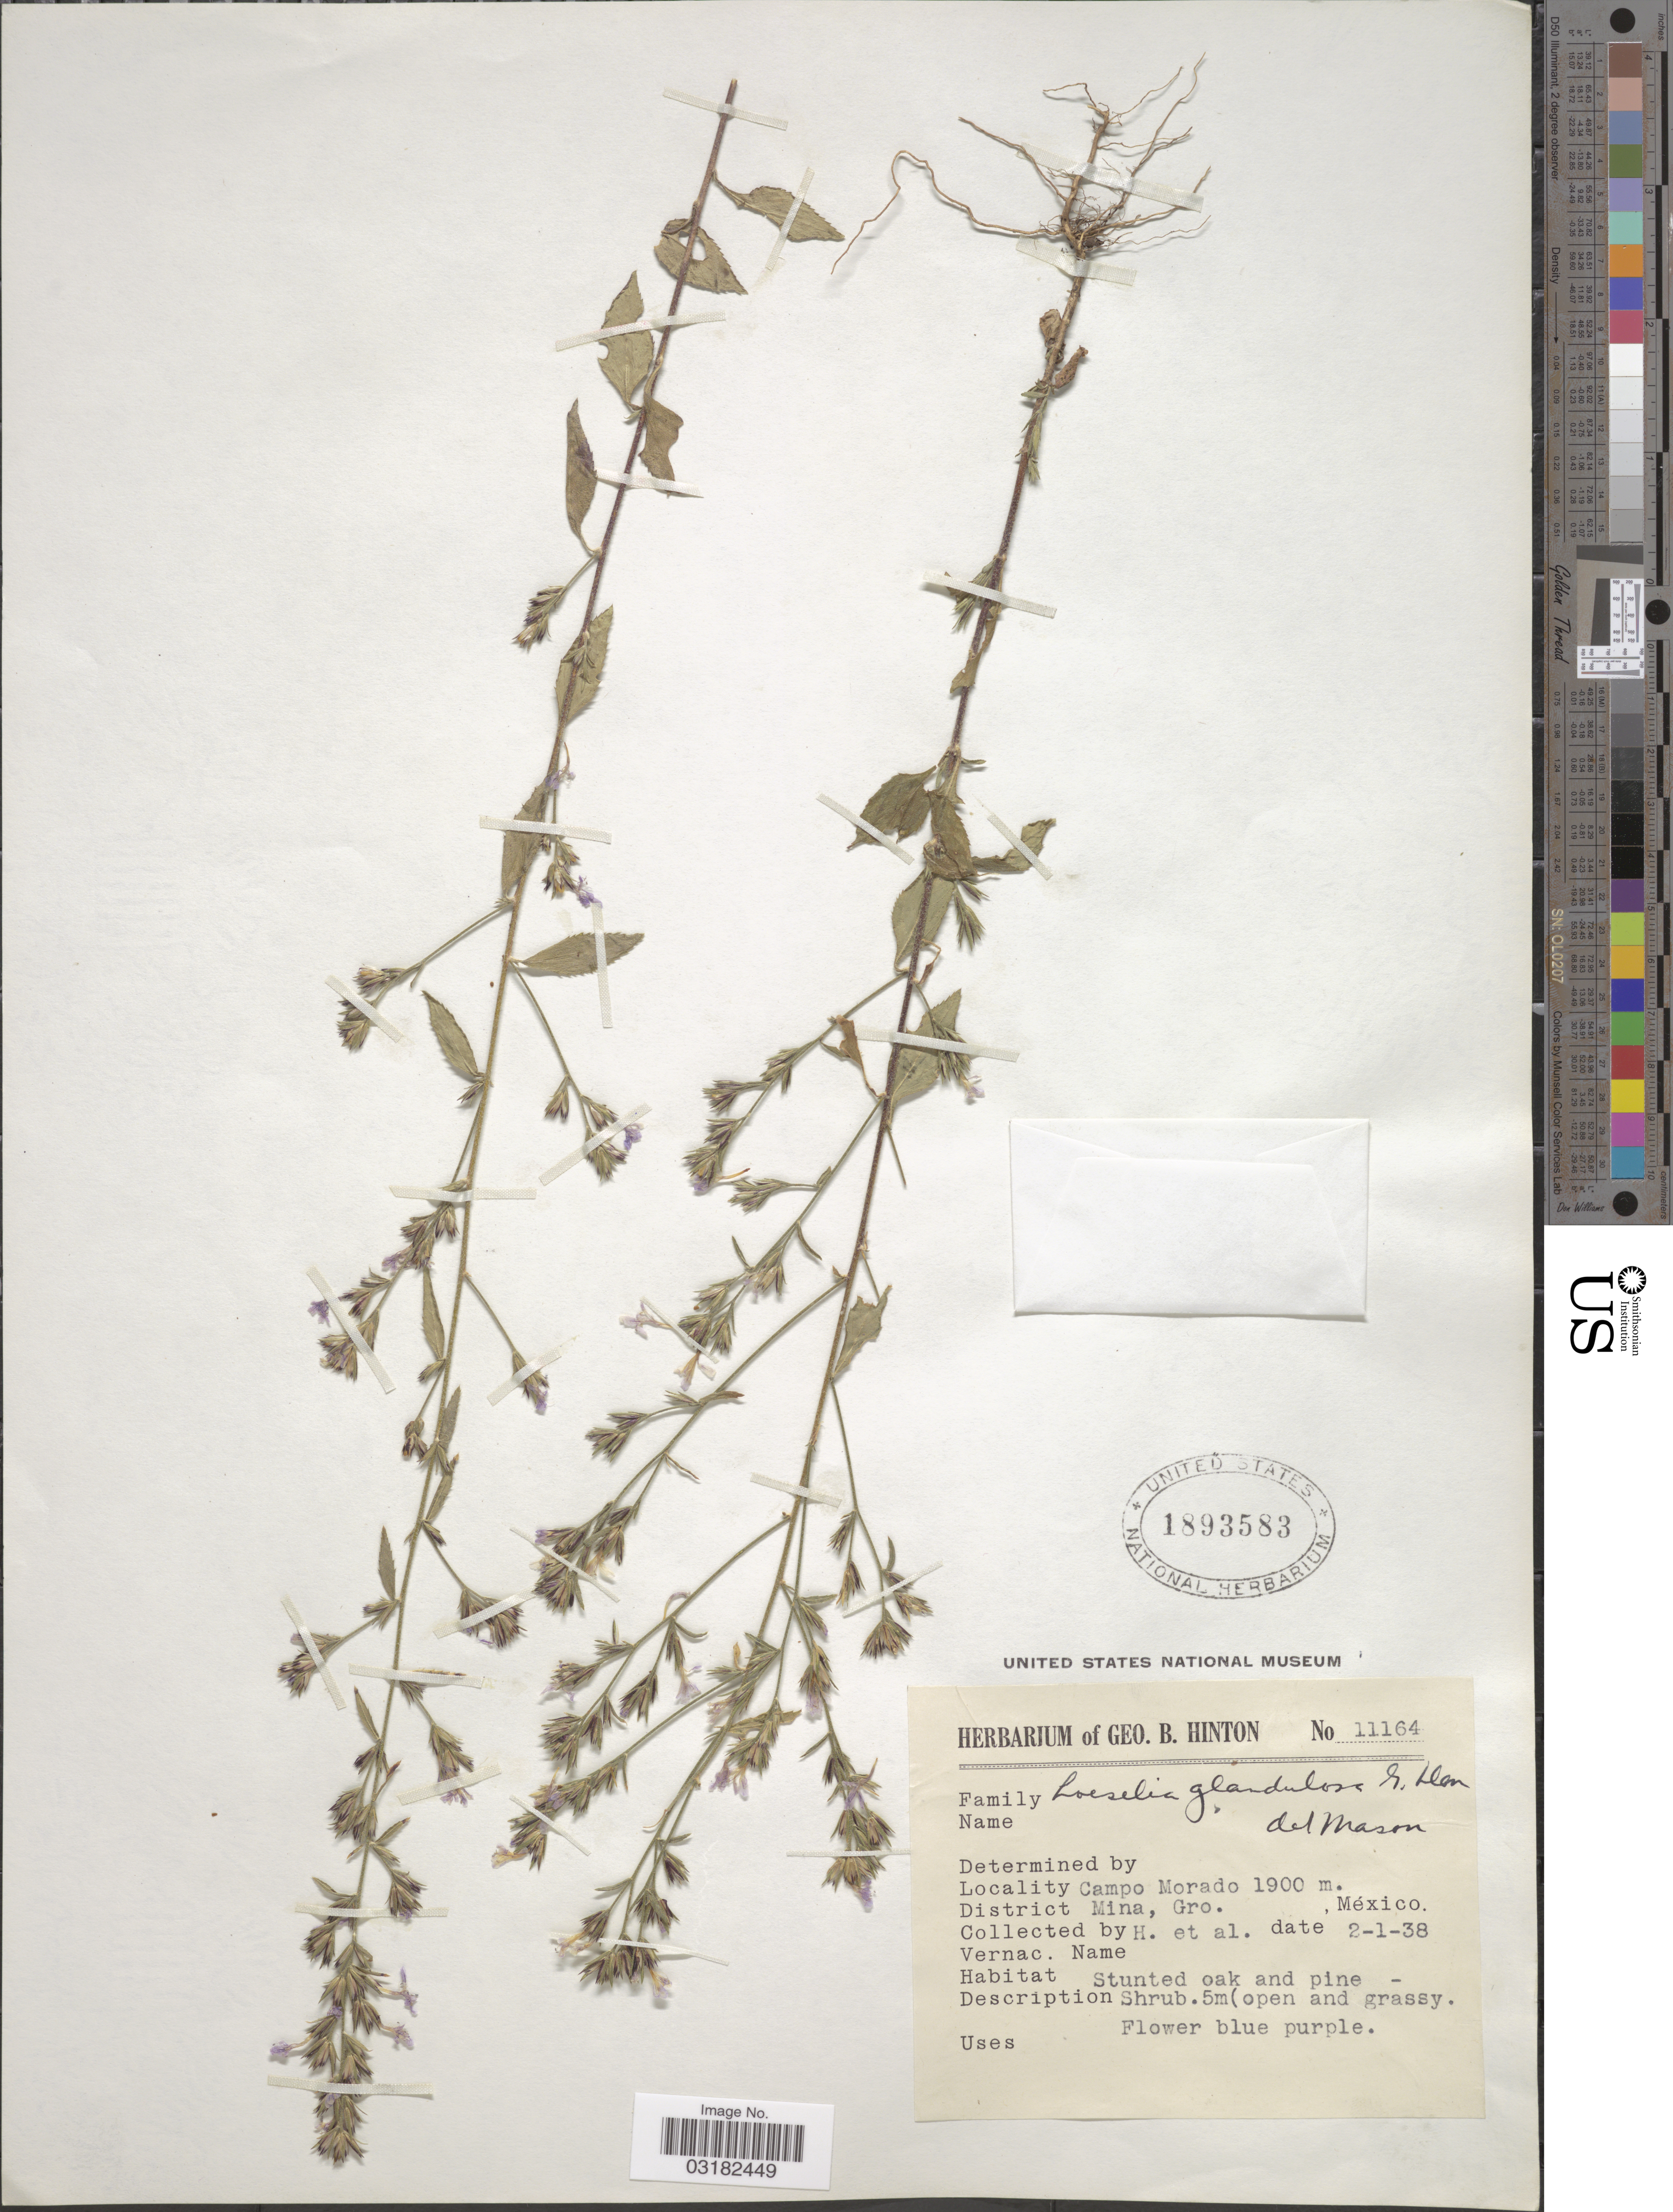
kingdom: Plantae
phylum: Tracheophyta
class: Magnoliopsida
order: Ericales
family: Polemoniaceae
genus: Loeselia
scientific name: Loeselia glandulosa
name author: (Cav.) G. Don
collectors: G. B. Hinton & et al.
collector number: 11164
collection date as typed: Transcribed d/m/y: 2/1/38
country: Mexico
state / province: Guerrero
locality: Campo Morado. District Mina, Gro.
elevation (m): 1900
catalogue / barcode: US 1893583